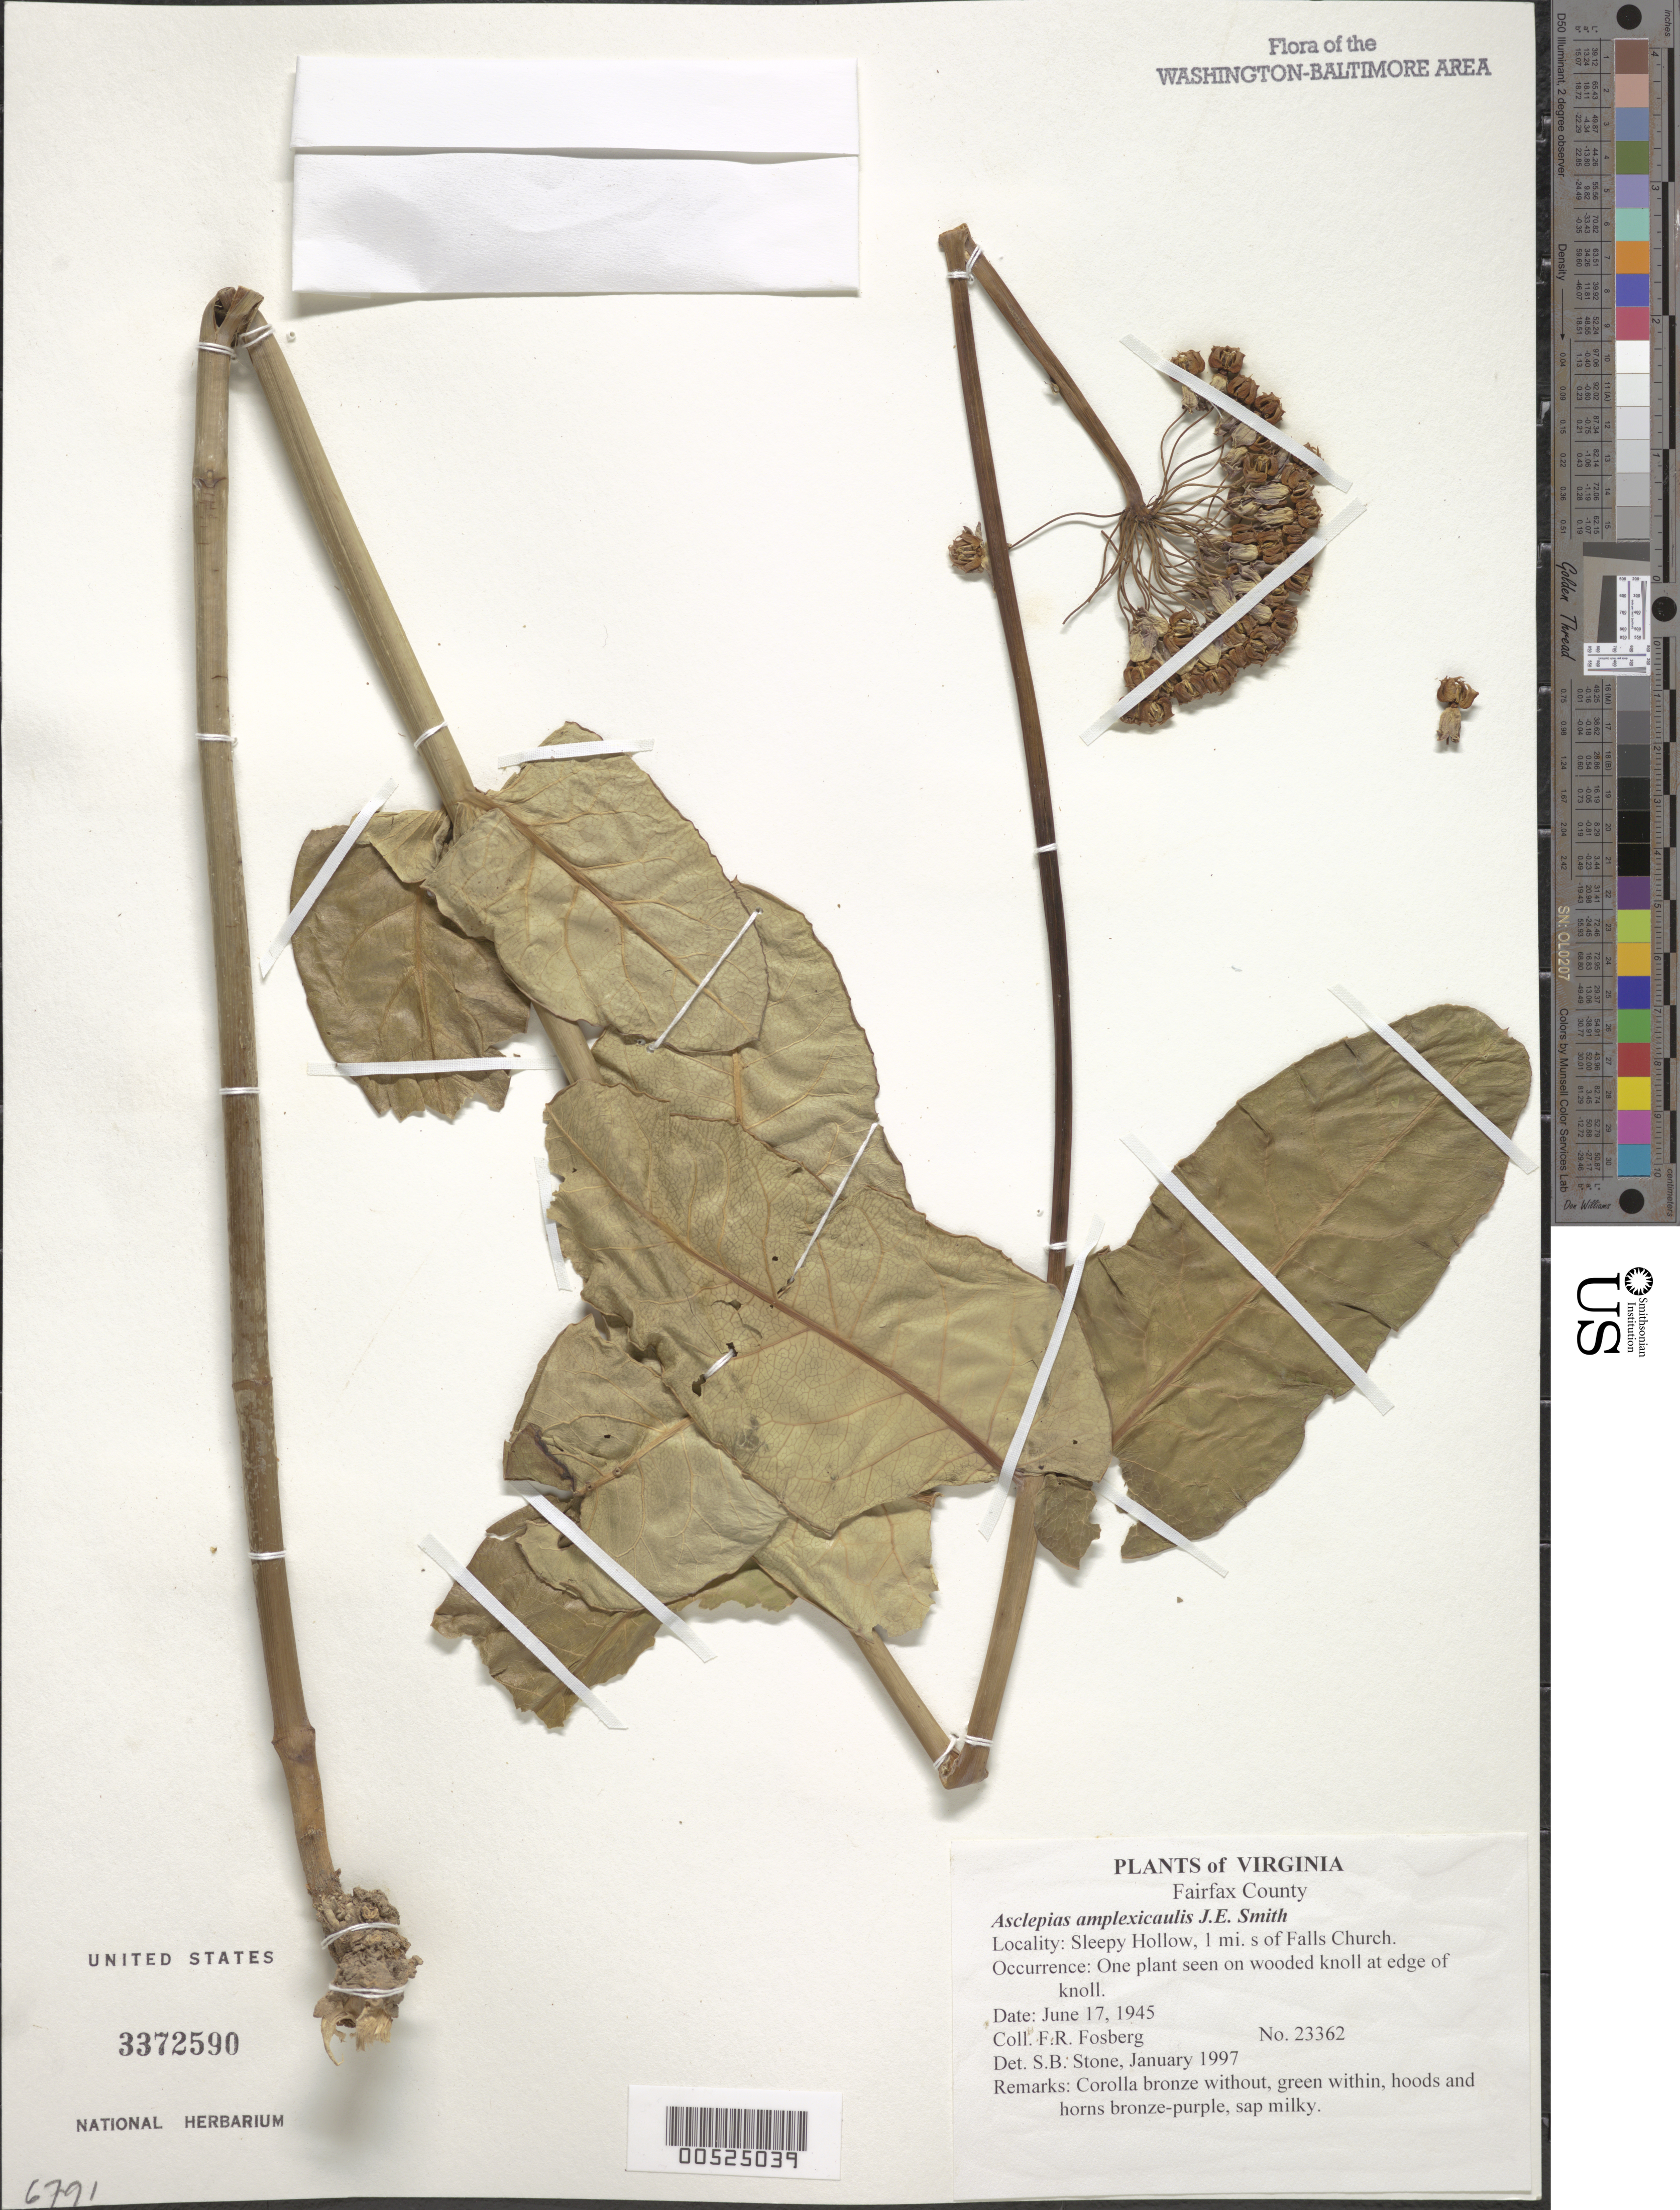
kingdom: Plantae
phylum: Tracheophyta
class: Magnoliopsida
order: Gentianales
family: Apocynaceae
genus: Asclepias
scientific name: Asclepias amplexicaulis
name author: J. Small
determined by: Stone, S. B.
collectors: F. R. Fosberg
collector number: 23362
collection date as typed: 17 Jun 1945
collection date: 1945-06-17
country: United States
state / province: Virginia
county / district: Fairfax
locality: Sleepy Hollow, 1 mi. S of Falls Church.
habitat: One plant seen on wooded knoll at edge of knoll.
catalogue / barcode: US 3372590